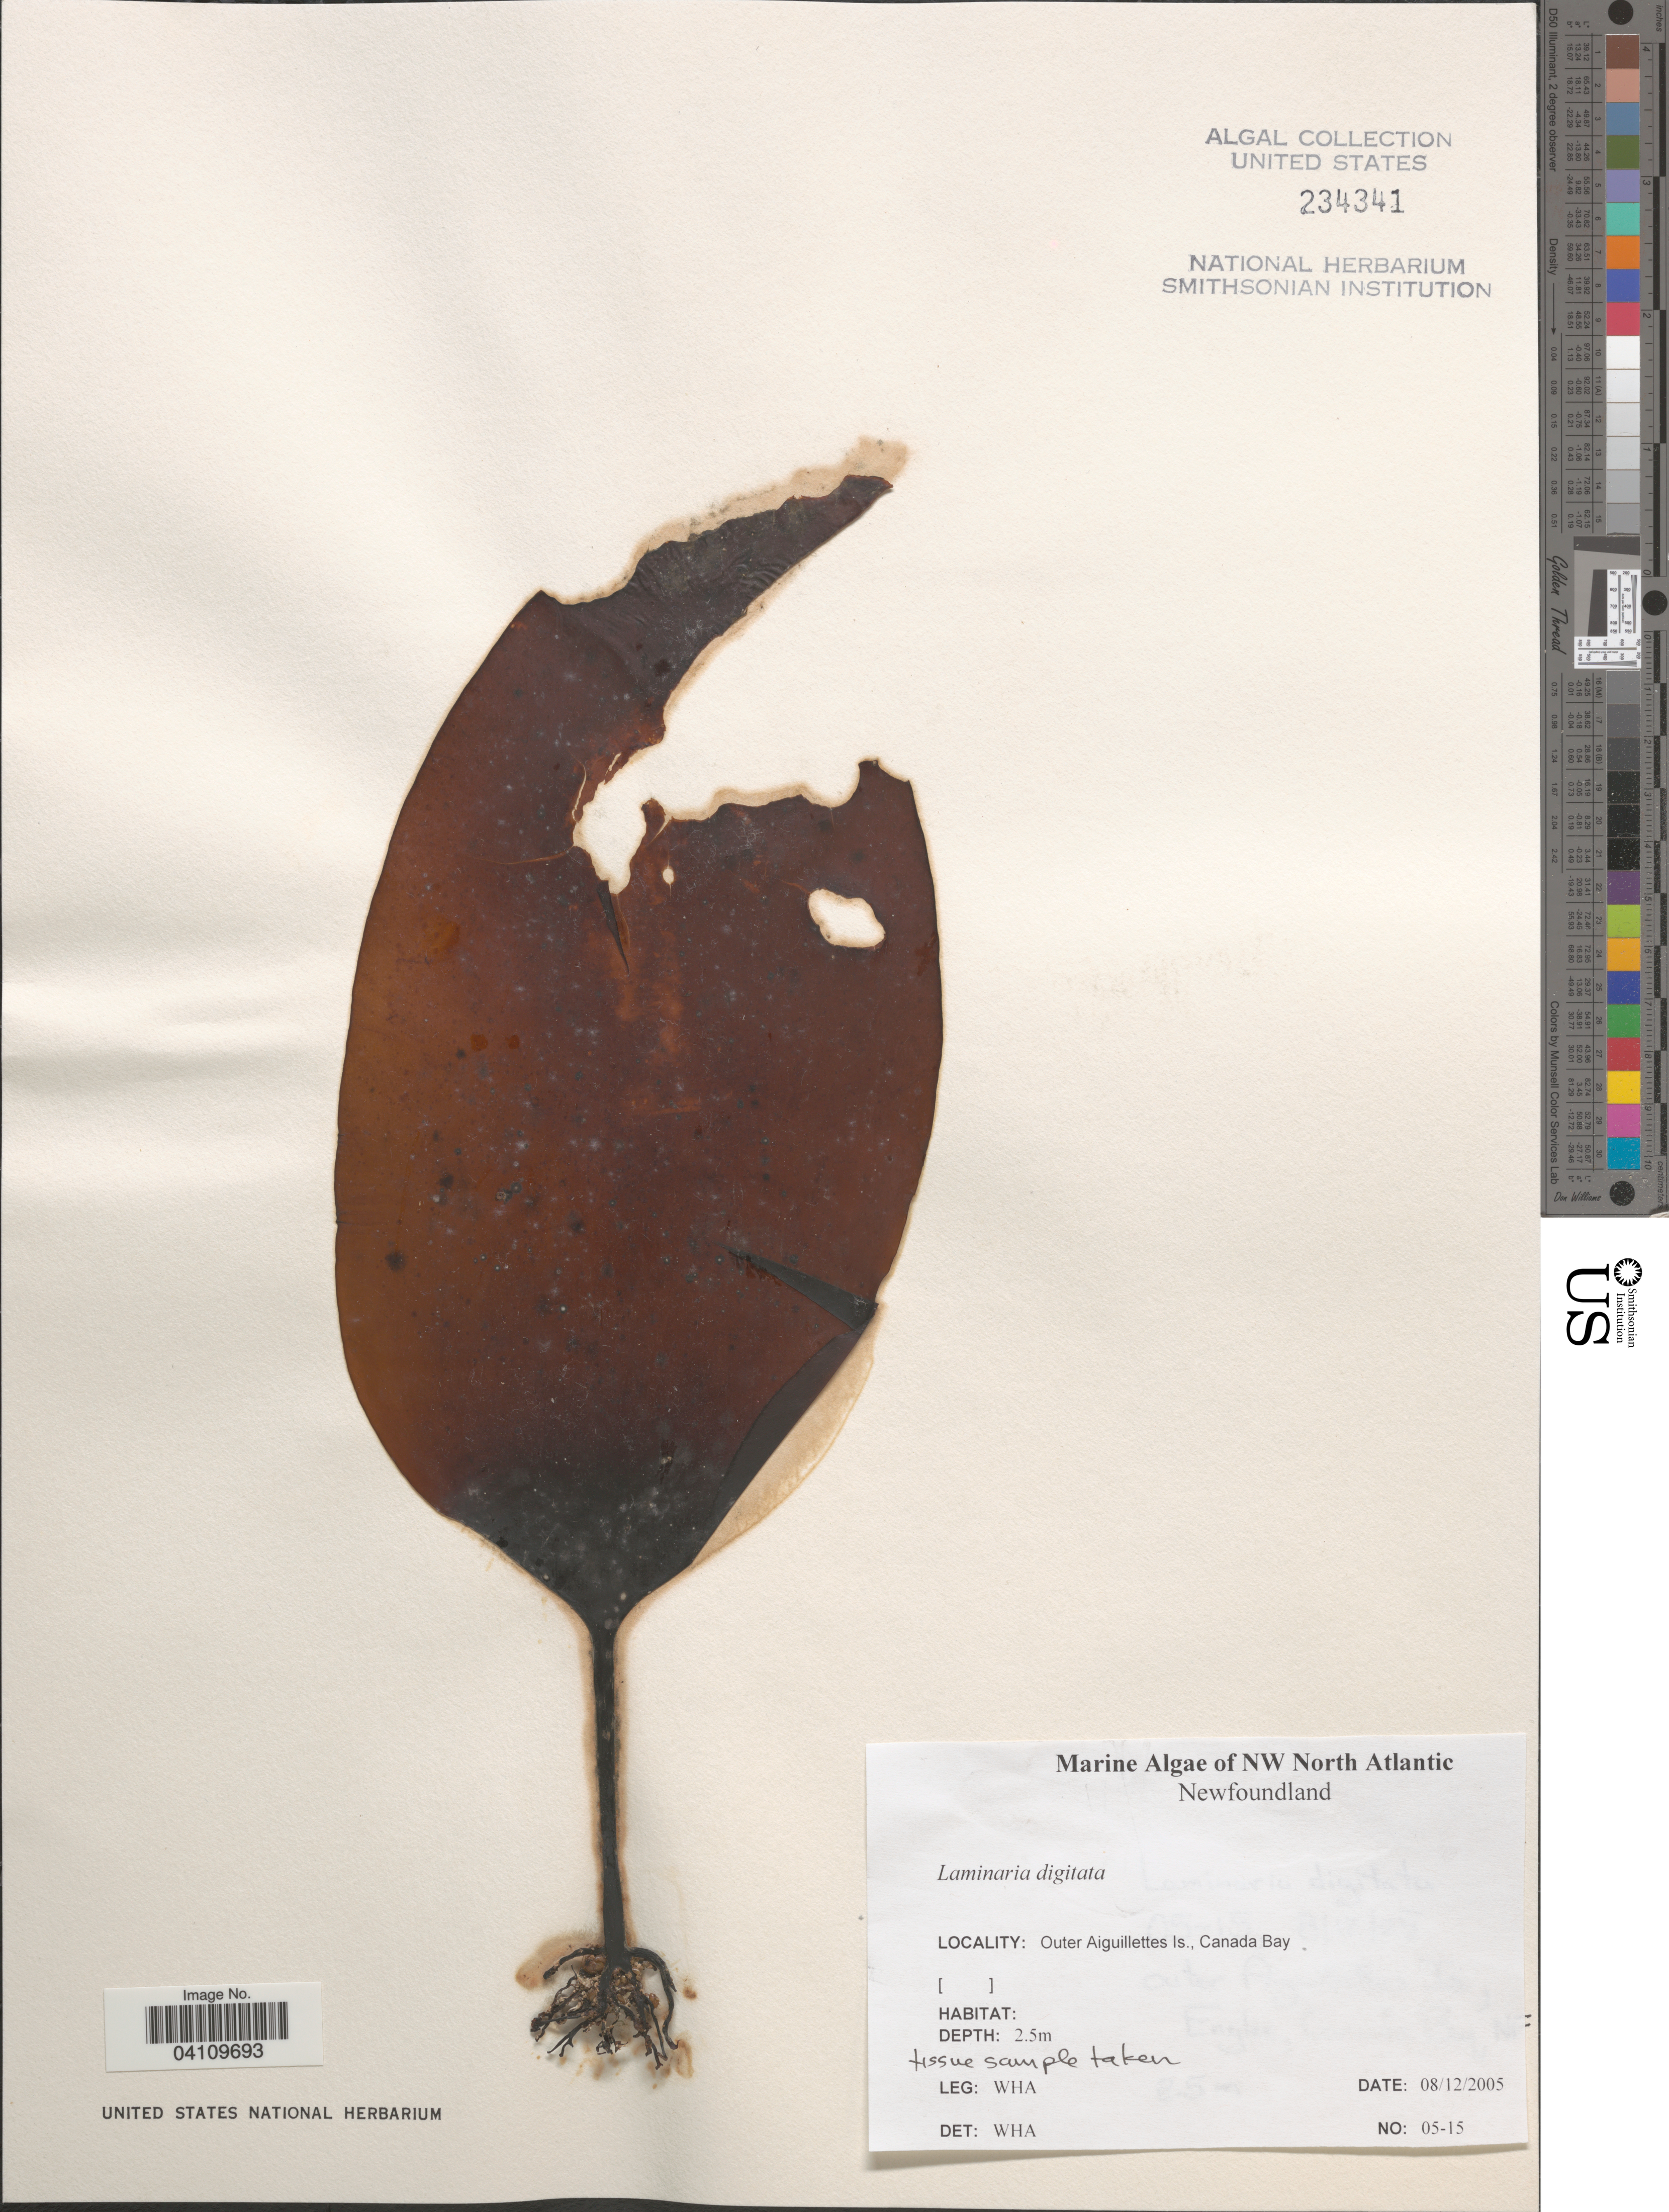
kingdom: Chromista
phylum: Ochrophyta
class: Phaeophyceae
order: Laminariales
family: Laminariaceae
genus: Laminaria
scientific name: Laminaria digitata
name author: (Hudson) J.V.Lamouroux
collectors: W. H. Adey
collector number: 05-15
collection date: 2005-12-08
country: Canada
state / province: Newfoundland and Labrador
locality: NW North Atlantic. Outer Aigullettes Is., Canada Bay.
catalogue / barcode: US 234341